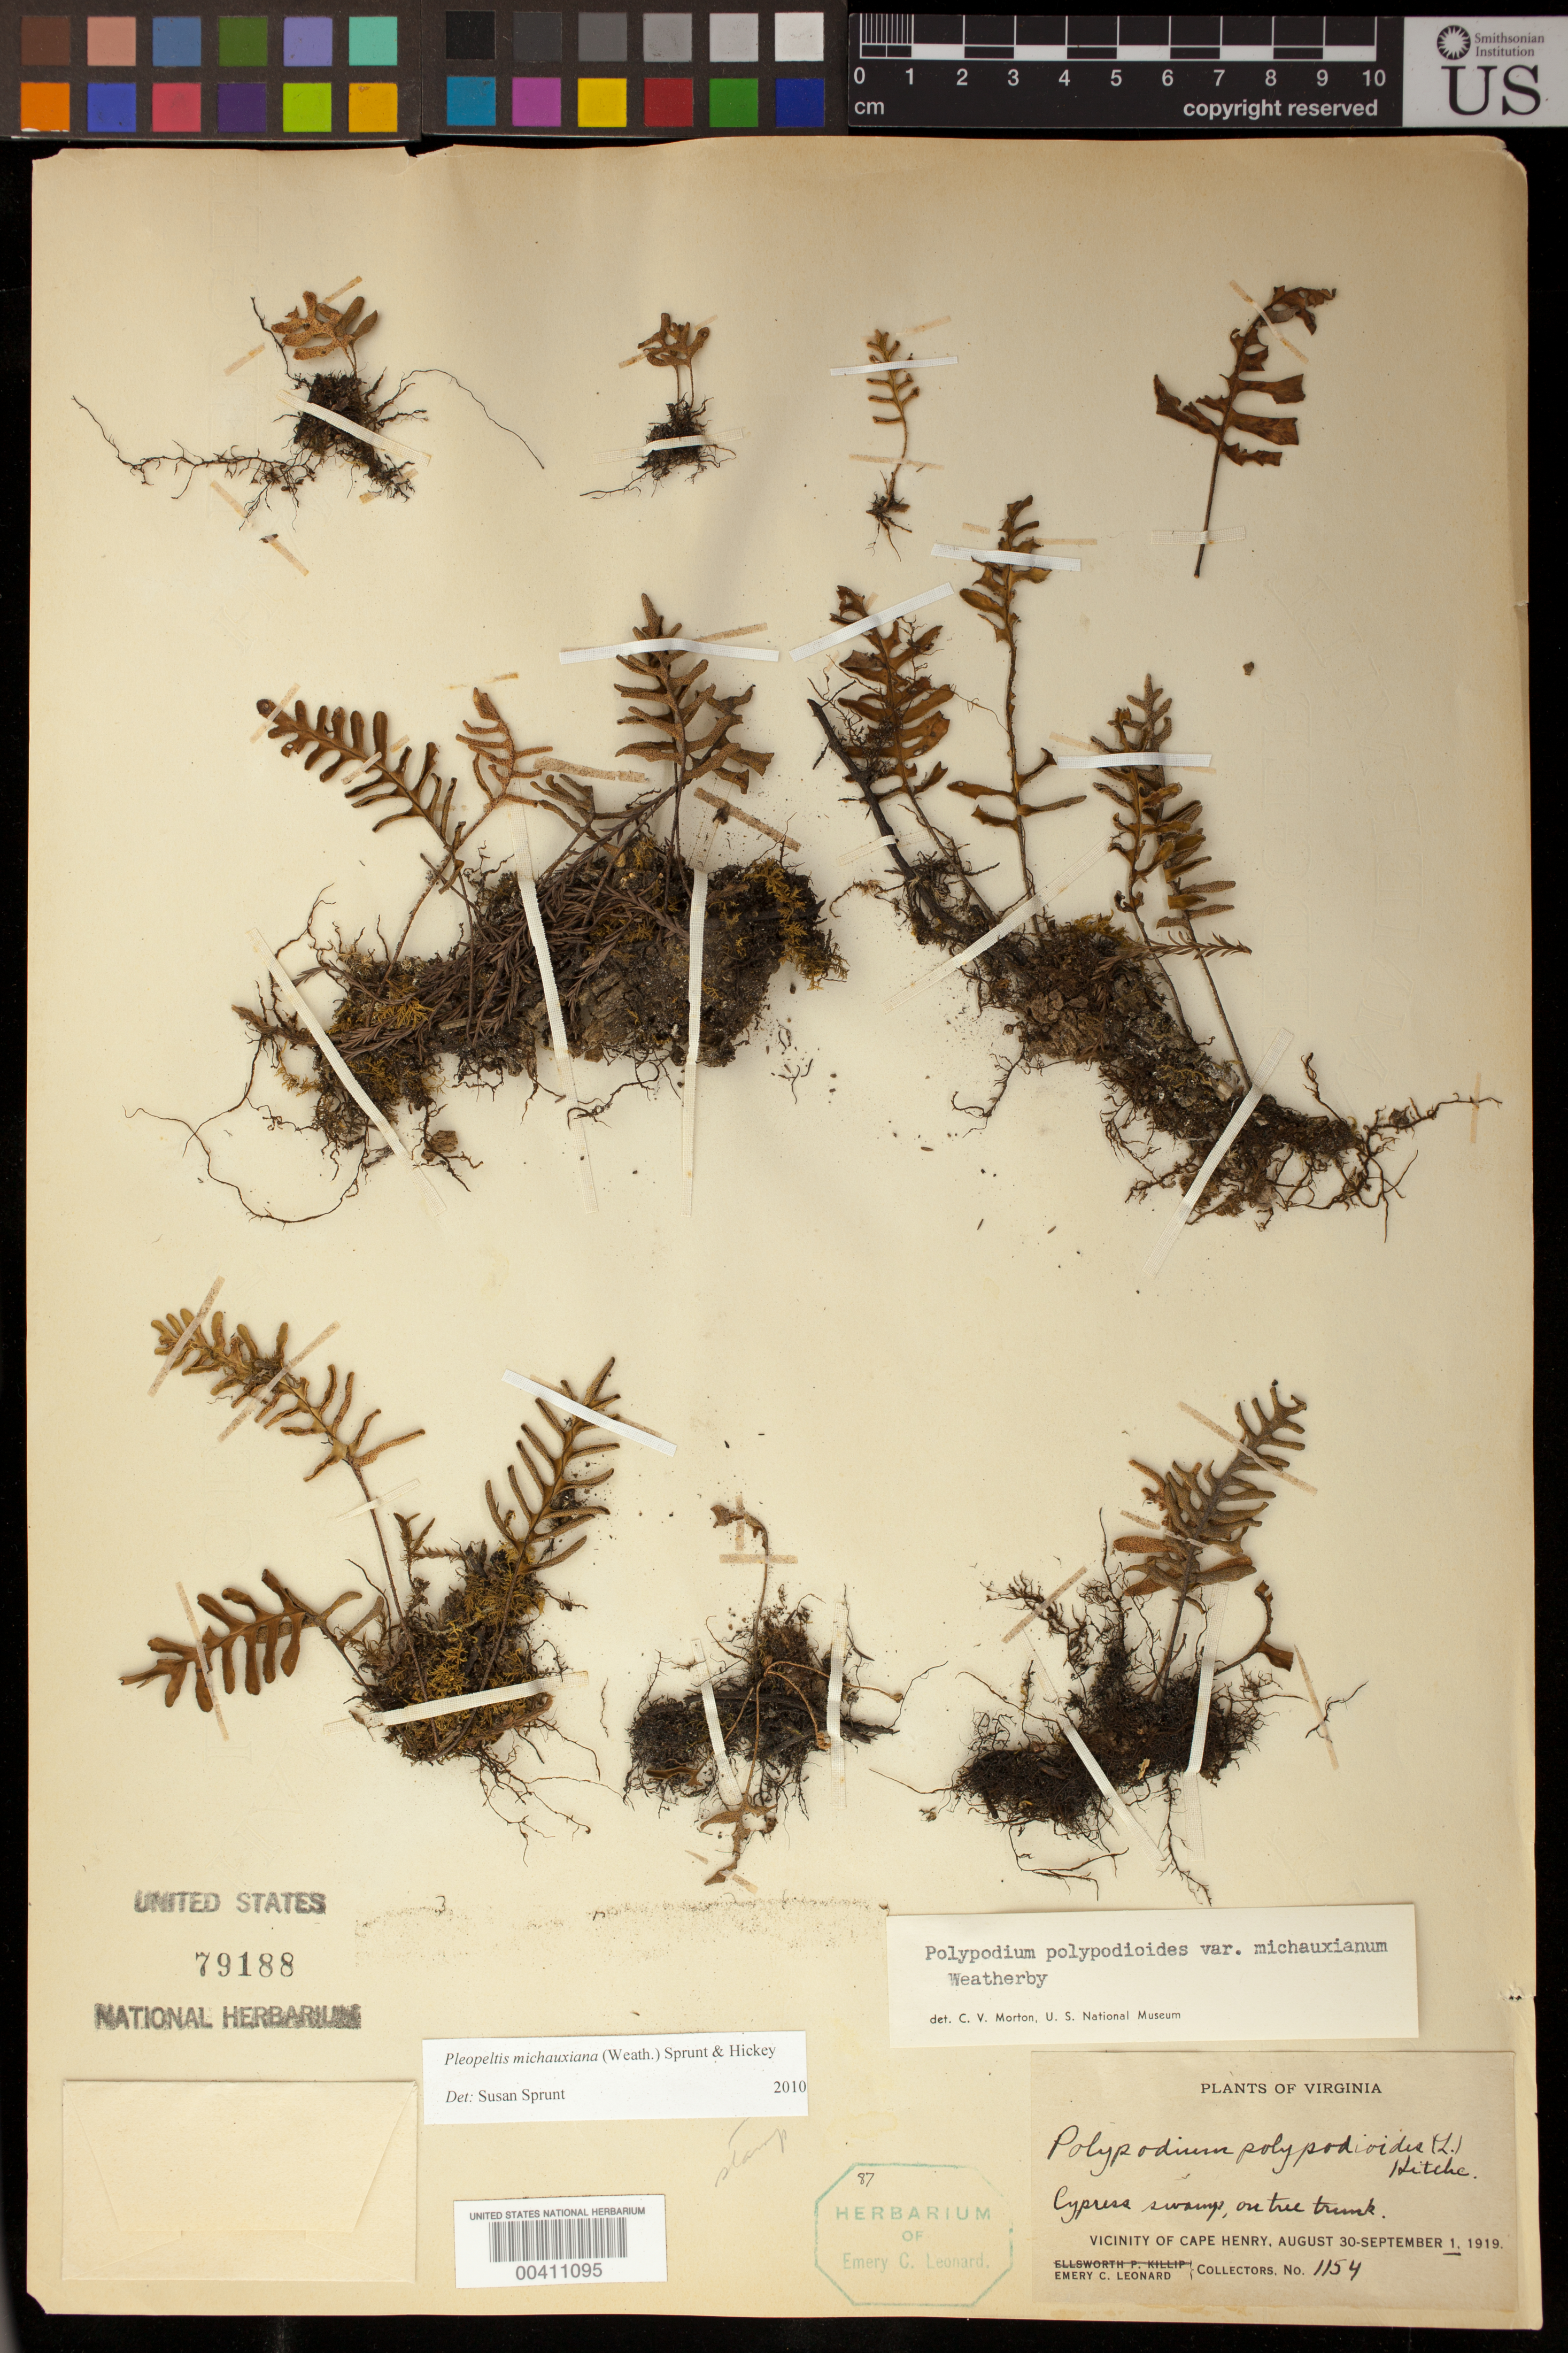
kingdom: Plantae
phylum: Tracheophyta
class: Polypodiopsida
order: Polypodiales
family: Polypodiaceae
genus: Pleopeltis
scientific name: Pleopeltis michauxiana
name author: (Weath.) Hickey & Sprunt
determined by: Sprunt, S. V.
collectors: E. C. Leonard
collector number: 1154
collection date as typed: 01 Sep 1919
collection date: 1919-09-01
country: United States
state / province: Virginia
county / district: City of Virginia Beach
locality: Cape henry vicinity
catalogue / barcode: US 79188